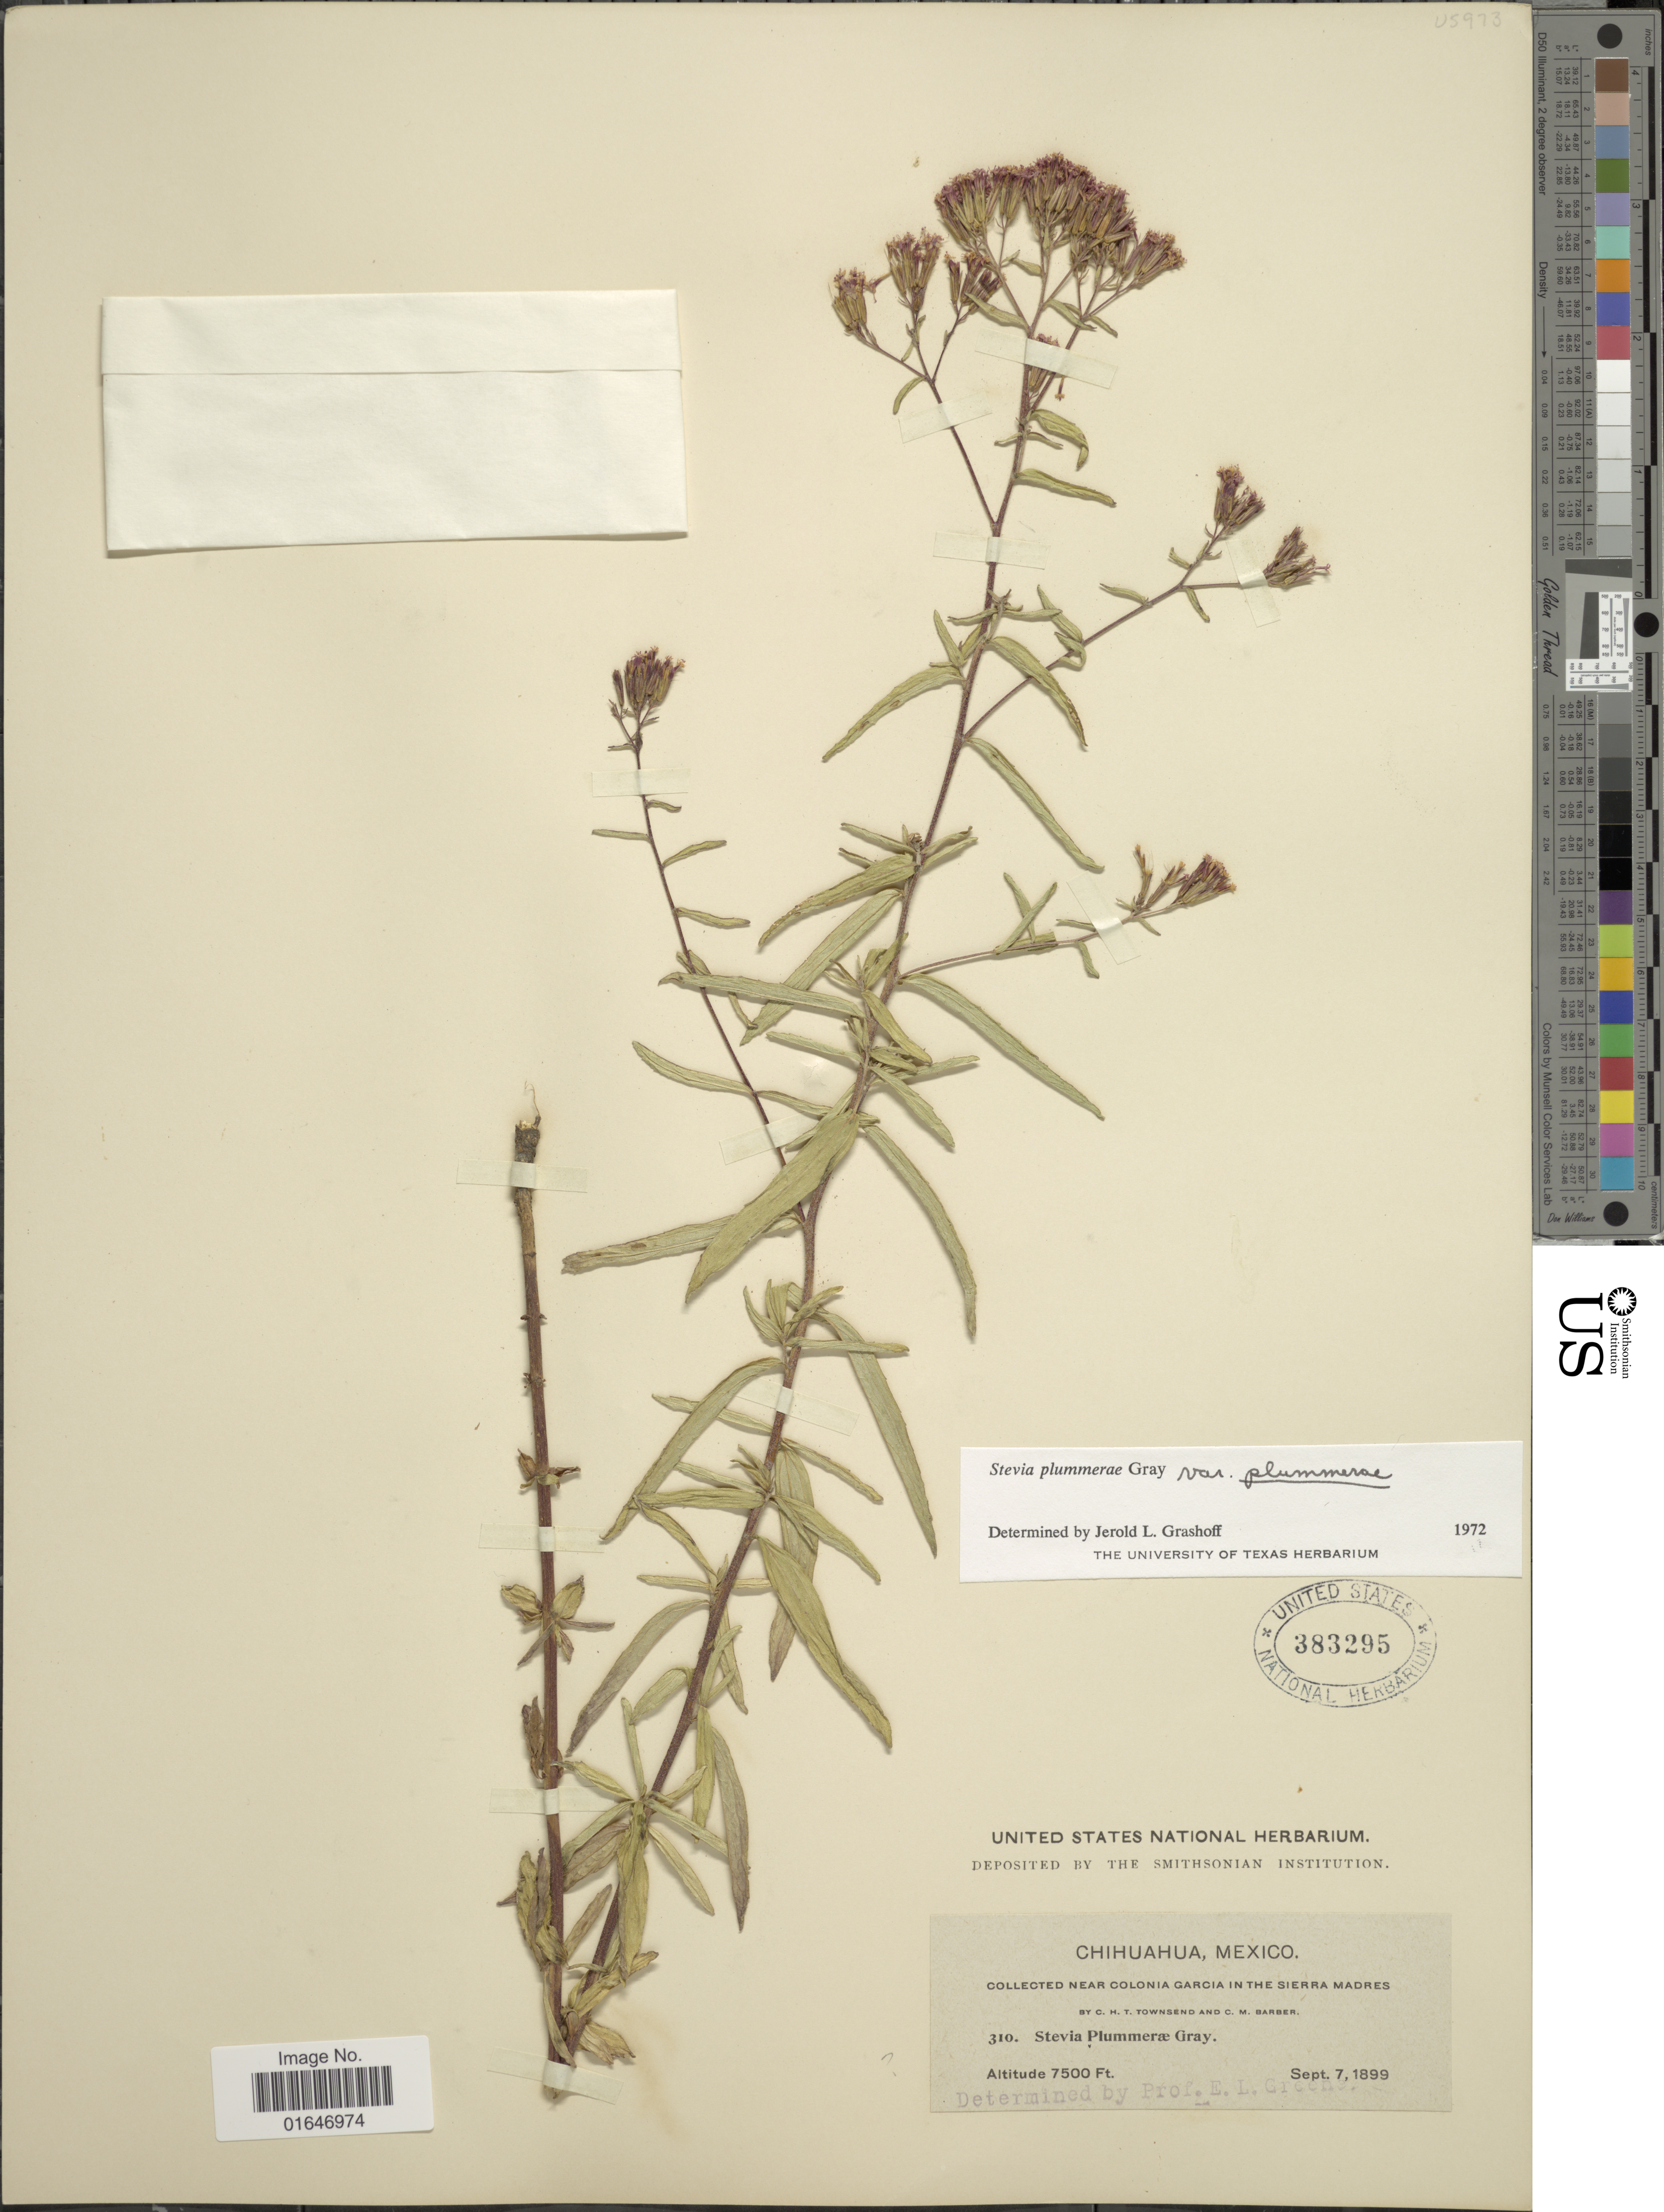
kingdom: Plantae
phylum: Tracheophyta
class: Magnoliopsida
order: Asterales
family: Asteraceae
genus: Stevia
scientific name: Stevia plummerae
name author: A. Gray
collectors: C. H. T. Townsend & C. Barber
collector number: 310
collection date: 1899-09-07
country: Mexico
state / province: Chihuahua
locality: Near Colonia Garcia in the Sierra Madres.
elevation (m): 2286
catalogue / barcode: US 383295